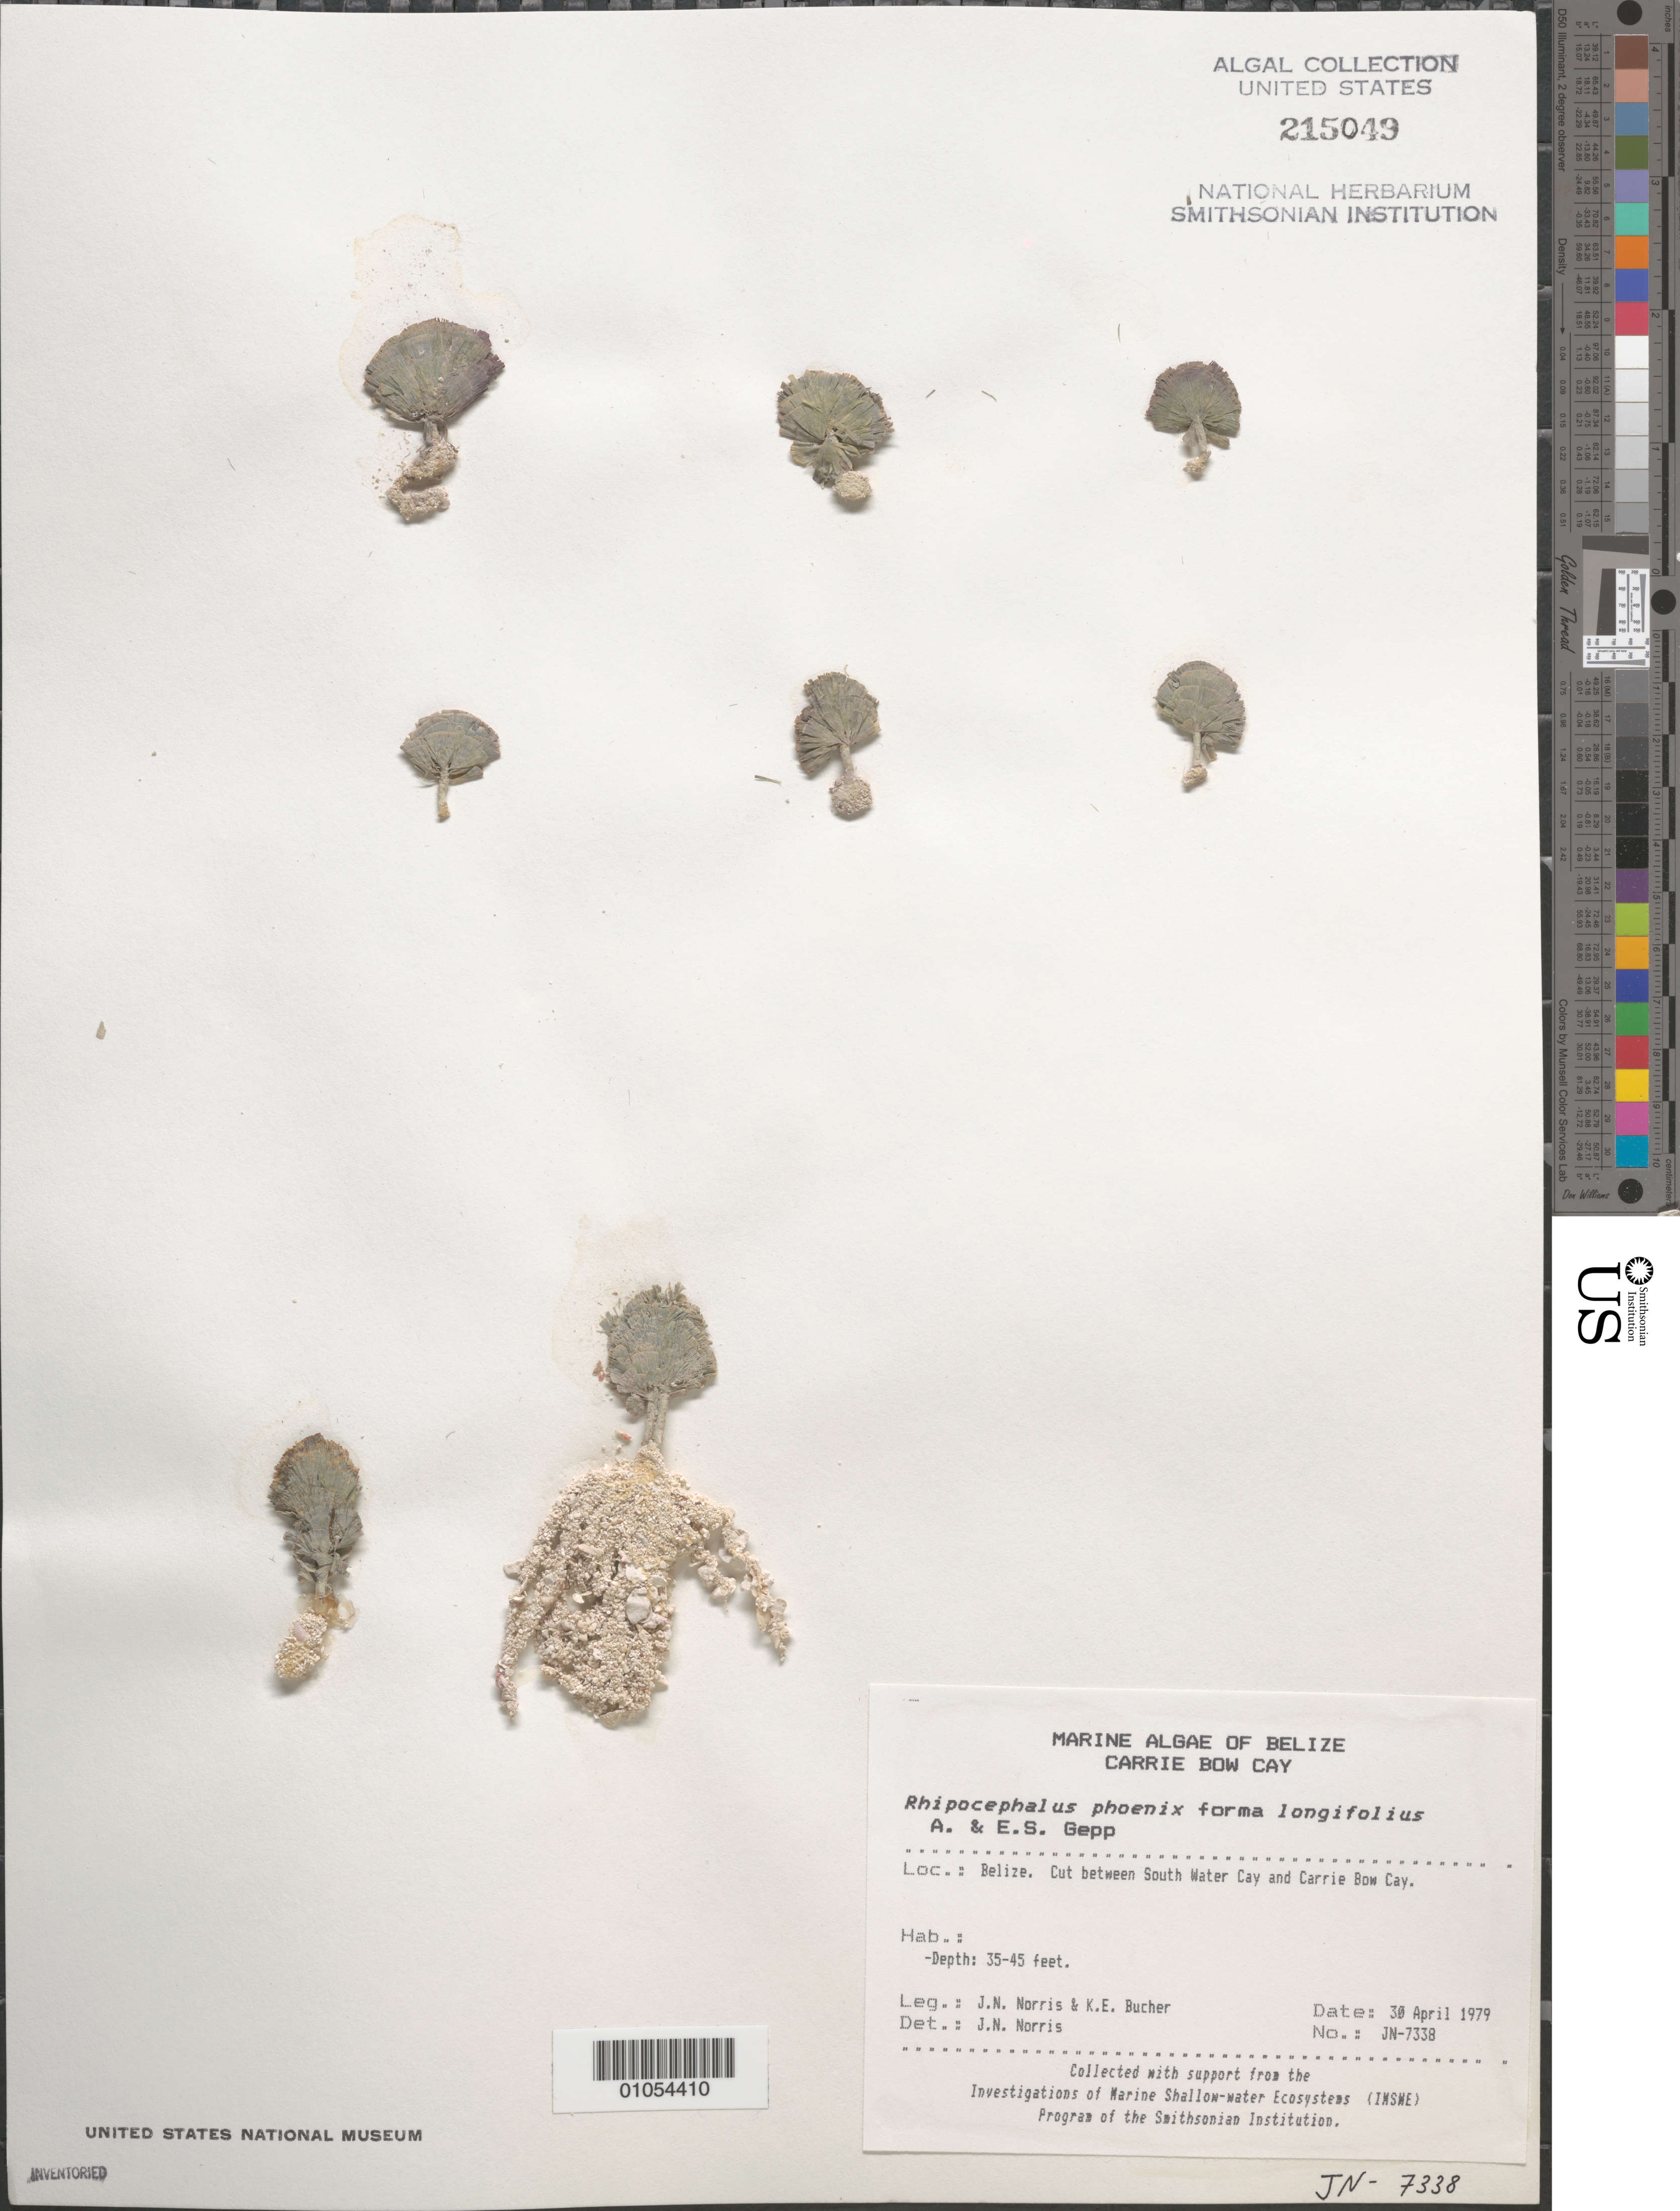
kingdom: Plantae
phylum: Chlorophyta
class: Ulvophyceae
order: Bryopsidales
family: Udoteaceae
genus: Rhipocephalus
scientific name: Rhipocephalus phoenix f. longifolius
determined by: Norris, James N.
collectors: J. N. Norris & K. E. Bucher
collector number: JN-7338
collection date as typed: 30 Apr 1979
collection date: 1979-04-30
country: Belize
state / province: Stann Creek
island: Carrie Bow Cay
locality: Cut between South Water Cay and Carrie Bow Cay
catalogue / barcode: US 215049